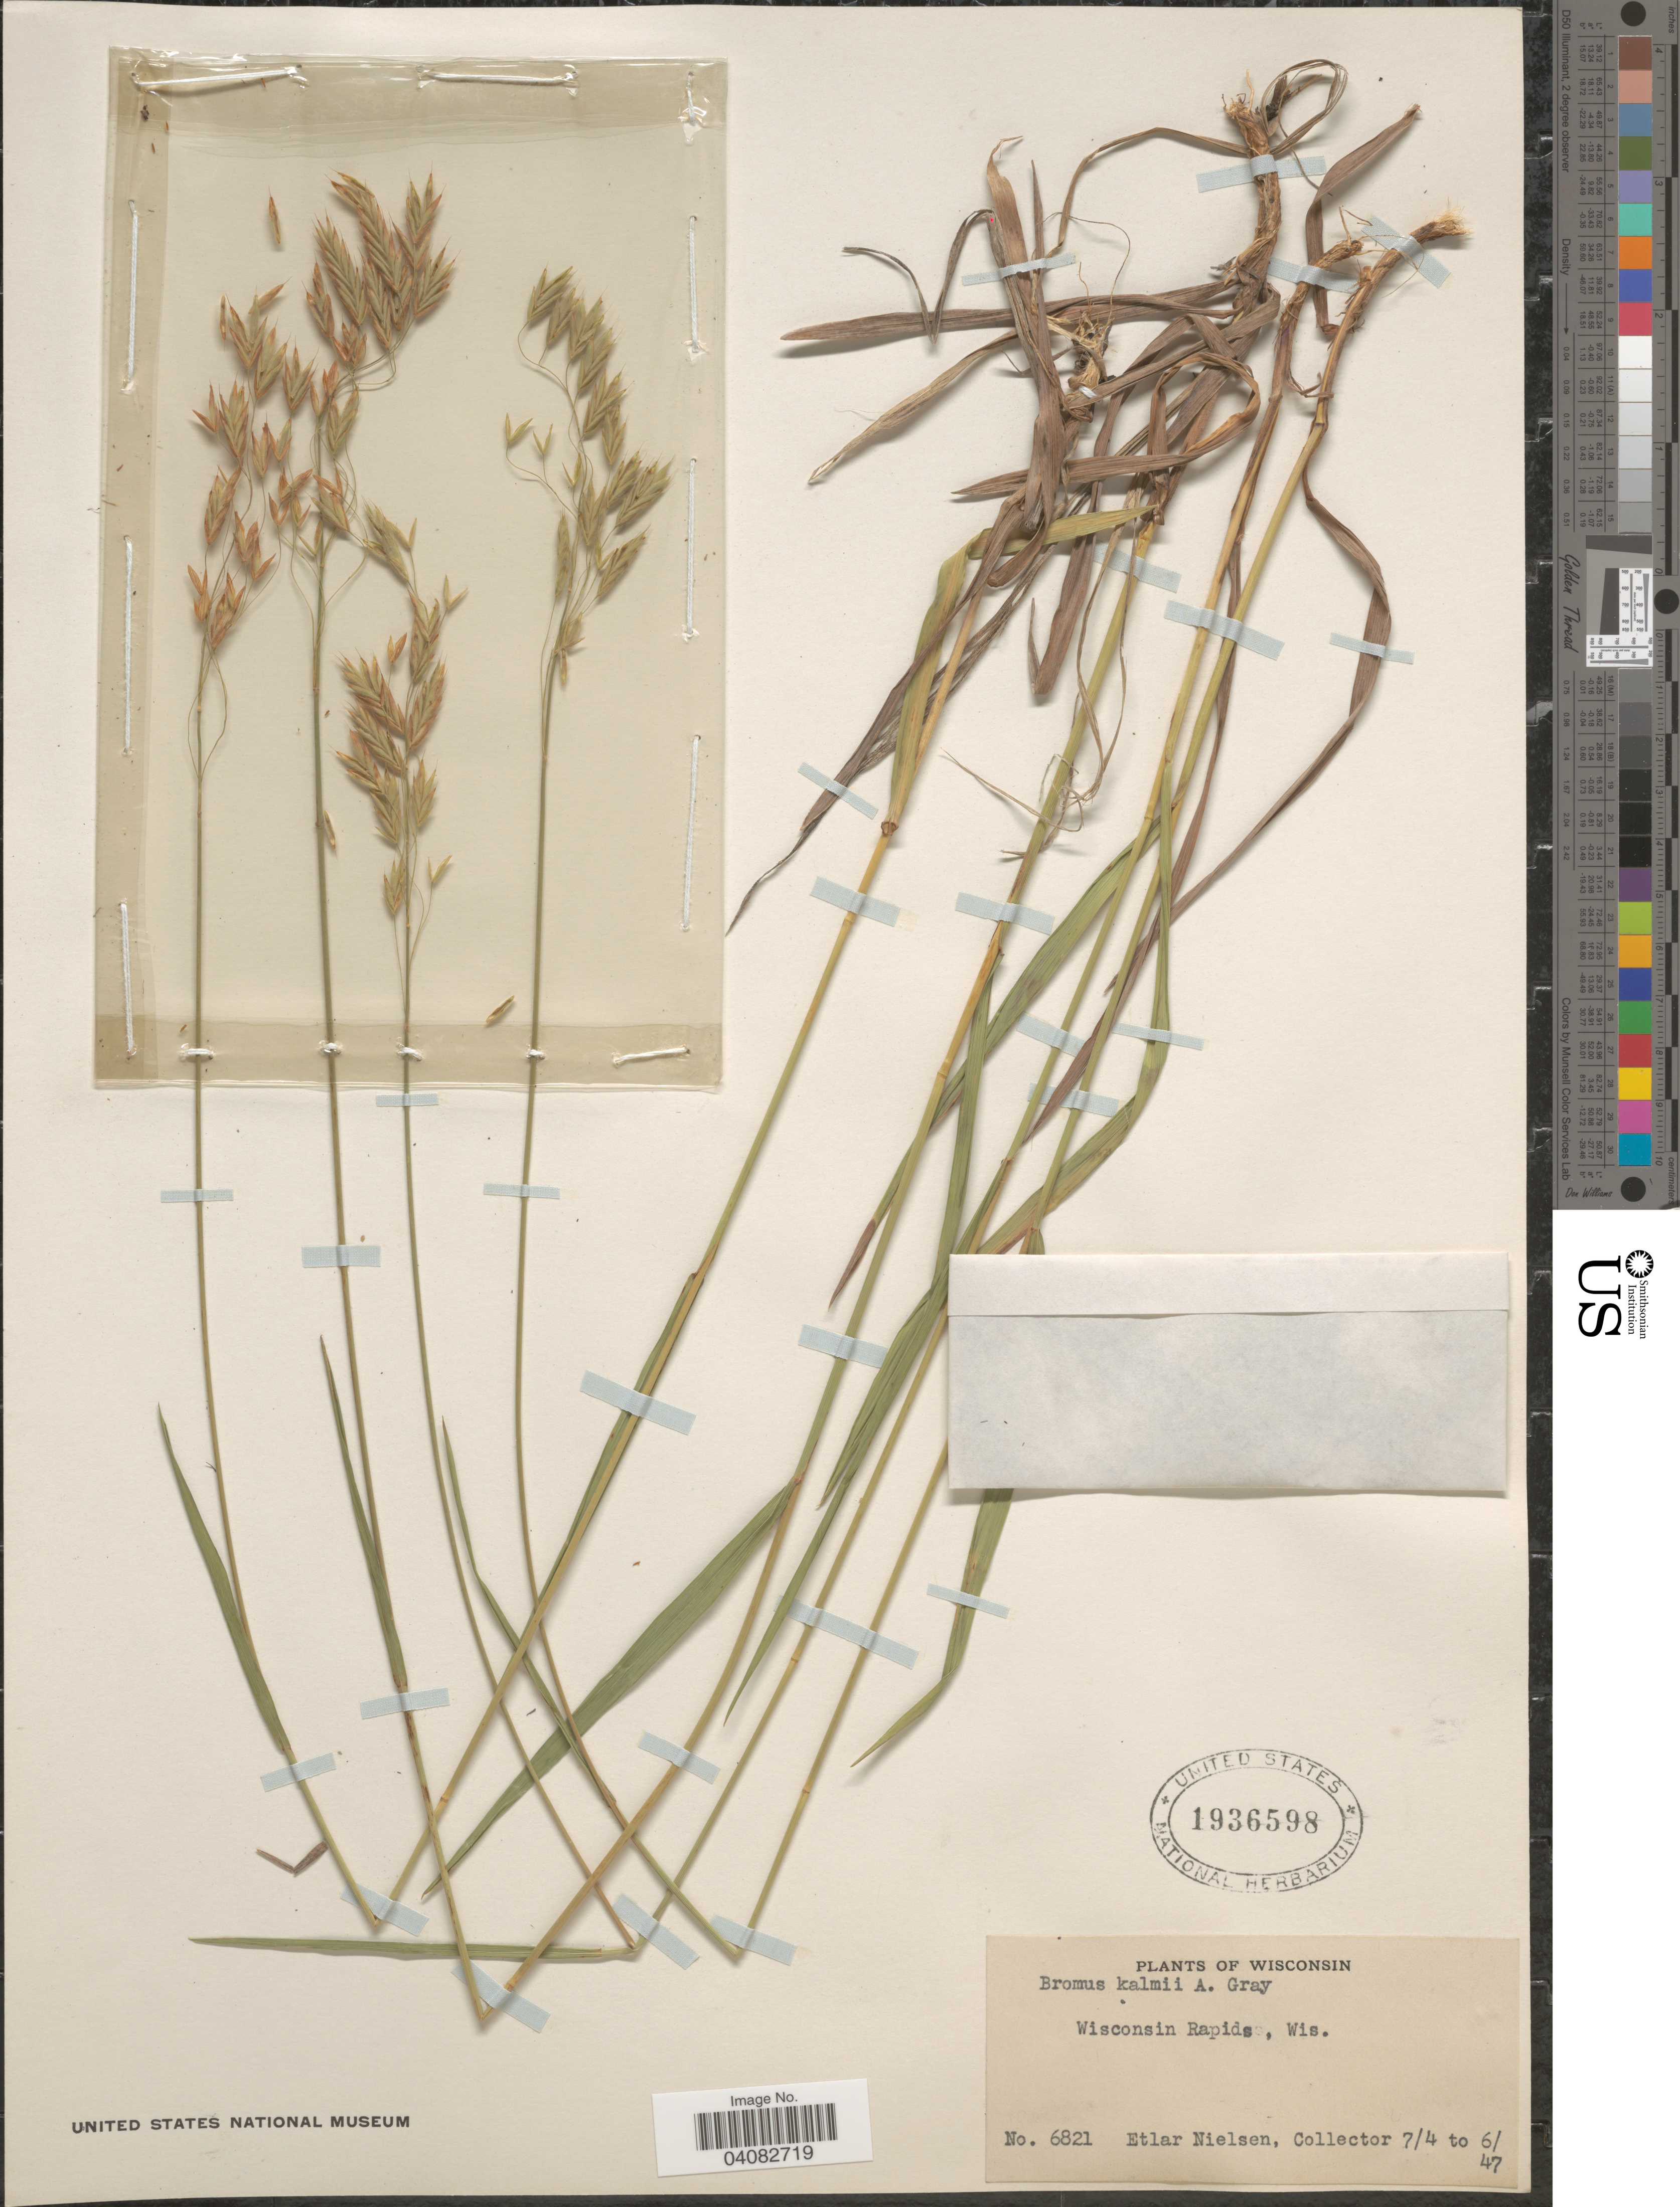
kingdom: Plantae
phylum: Tracheophyta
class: Liliopsida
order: Poales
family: Poaceae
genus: Bromus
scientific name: Bromus kalmii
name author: A. Gray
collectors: E. Nielsen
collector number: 6821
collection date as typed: Transcribed d/m/y: 4/7/47 to 6/7/47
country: United States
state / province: Wisconsin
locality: Wisconsin Rapids.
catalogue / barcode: US 1936598